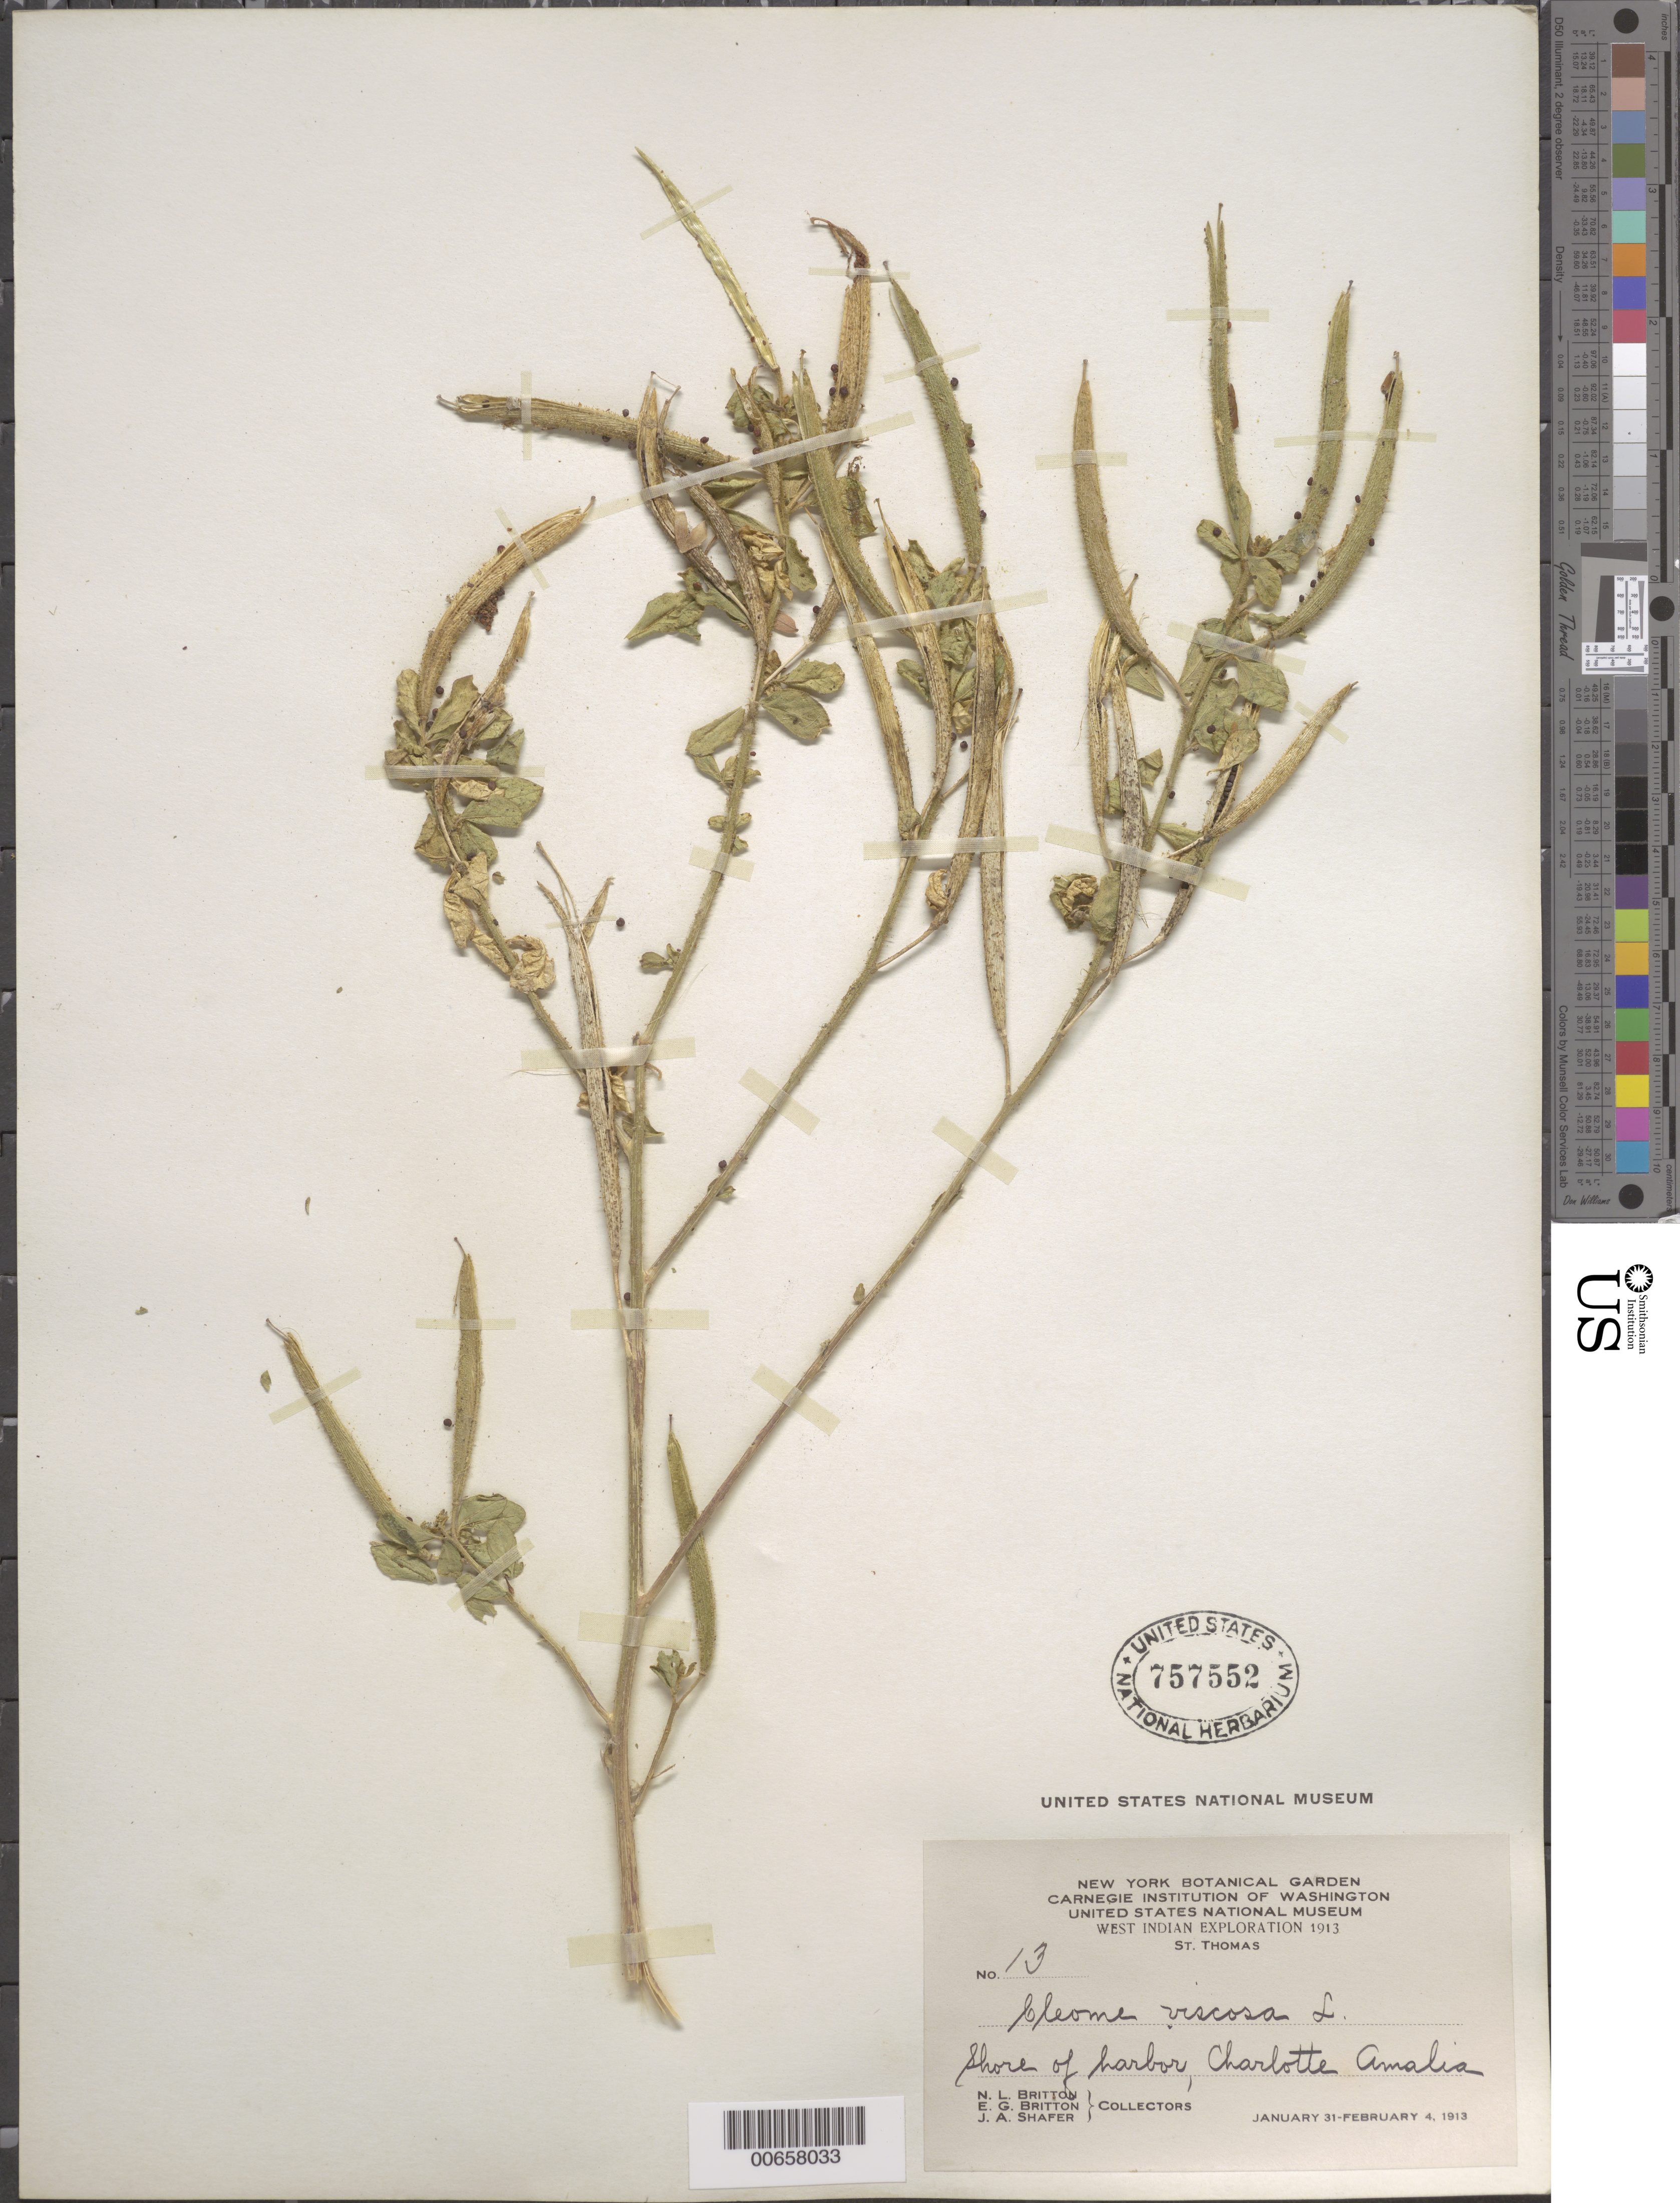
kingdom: Plantae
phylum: Tracheophyta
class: Magnoliopsida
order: Brassicales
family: Cleomaceae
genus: Arivela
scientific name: Arivela viscosa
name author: (L.) Raf.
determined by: Strong, M. T., (US), Smithsonian Institution - National Museum of Natural History (UNITED STATES)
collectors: N. Britton, E. G. Britton & J. A. Shafer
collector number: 13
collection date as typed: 31 Jan 1913 to 04 Feb 1913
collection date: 1913-01-31/1913-02-04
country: U.S. Virgin Islands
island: St. Thomas Island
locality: Charlotte Amalia, shore of harbor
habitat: Shore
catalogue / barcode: US 757552